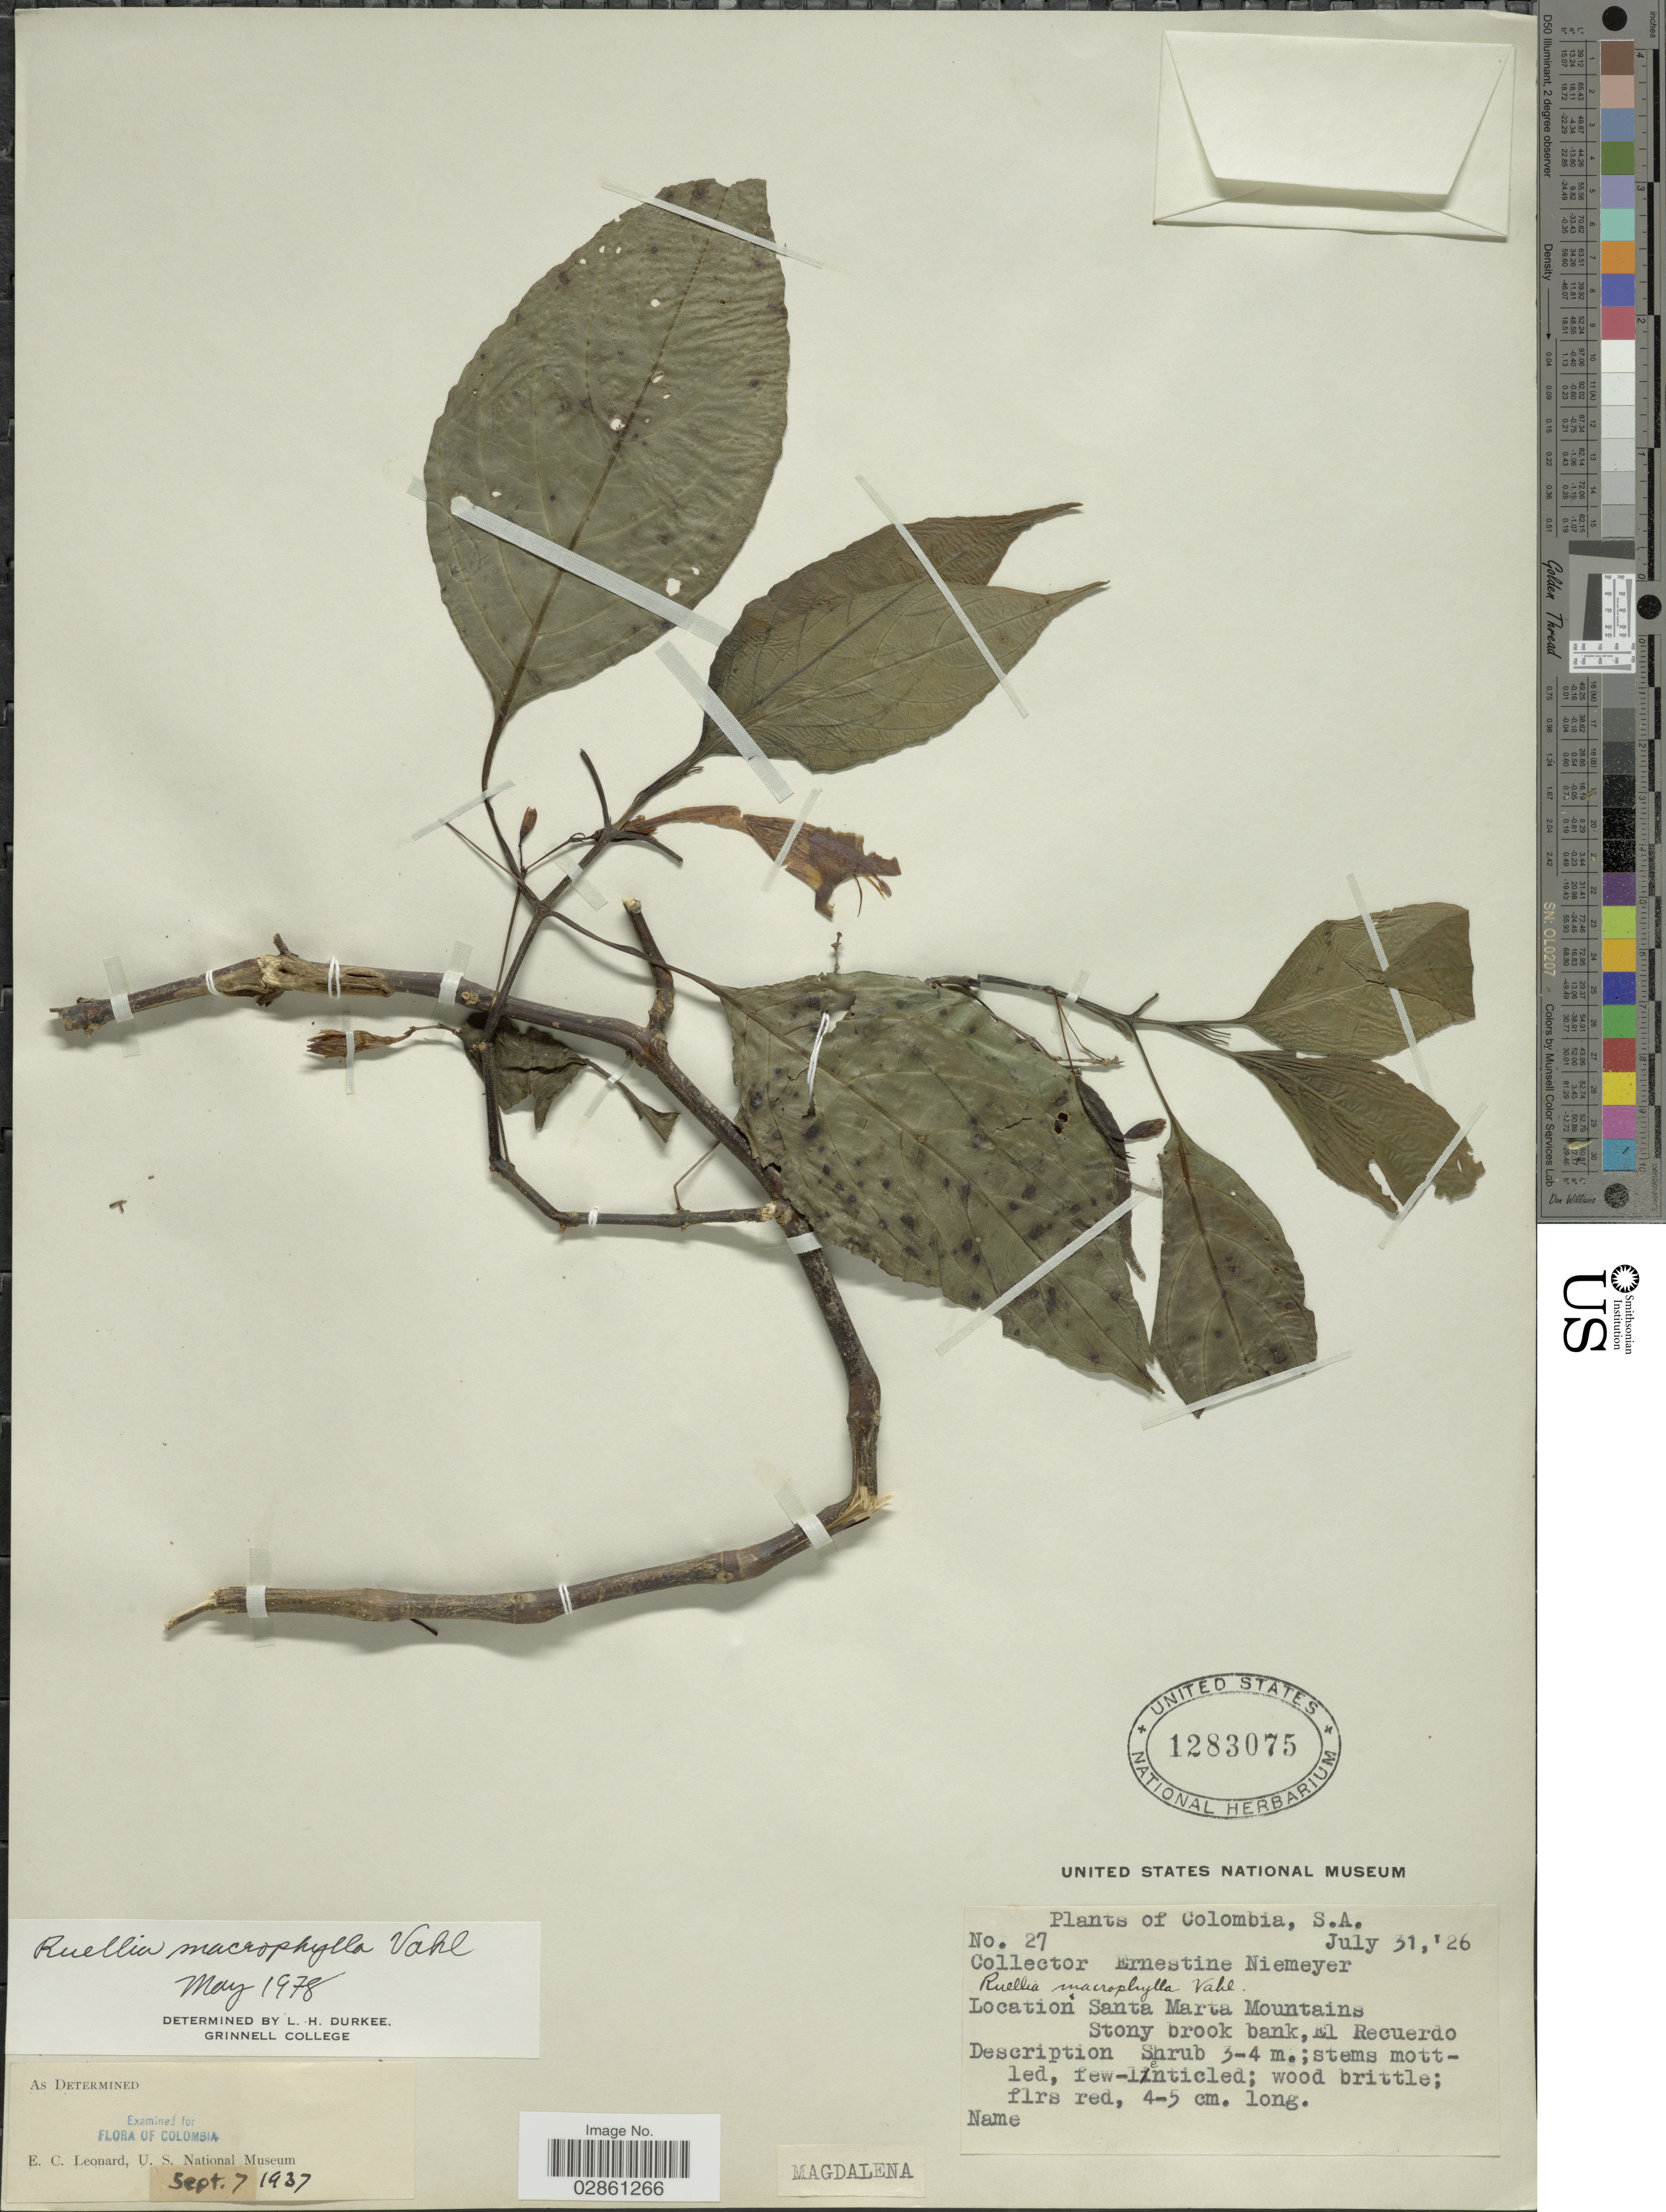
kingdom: Plantae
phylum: Tracheophyta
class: Magnoliopsida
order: Lamiales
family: Acanthaceae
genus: Ruellia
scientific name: Ruellia macrophylla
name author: Vahl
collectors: E. H. Niemeyer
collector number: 27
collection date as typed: Transcribed d/m/y: 31/7/26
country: Colombia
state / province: Magdalena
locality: Santa Marta Mountains, Stony brook bank, El Recuerdo.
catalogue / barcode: US 1283075